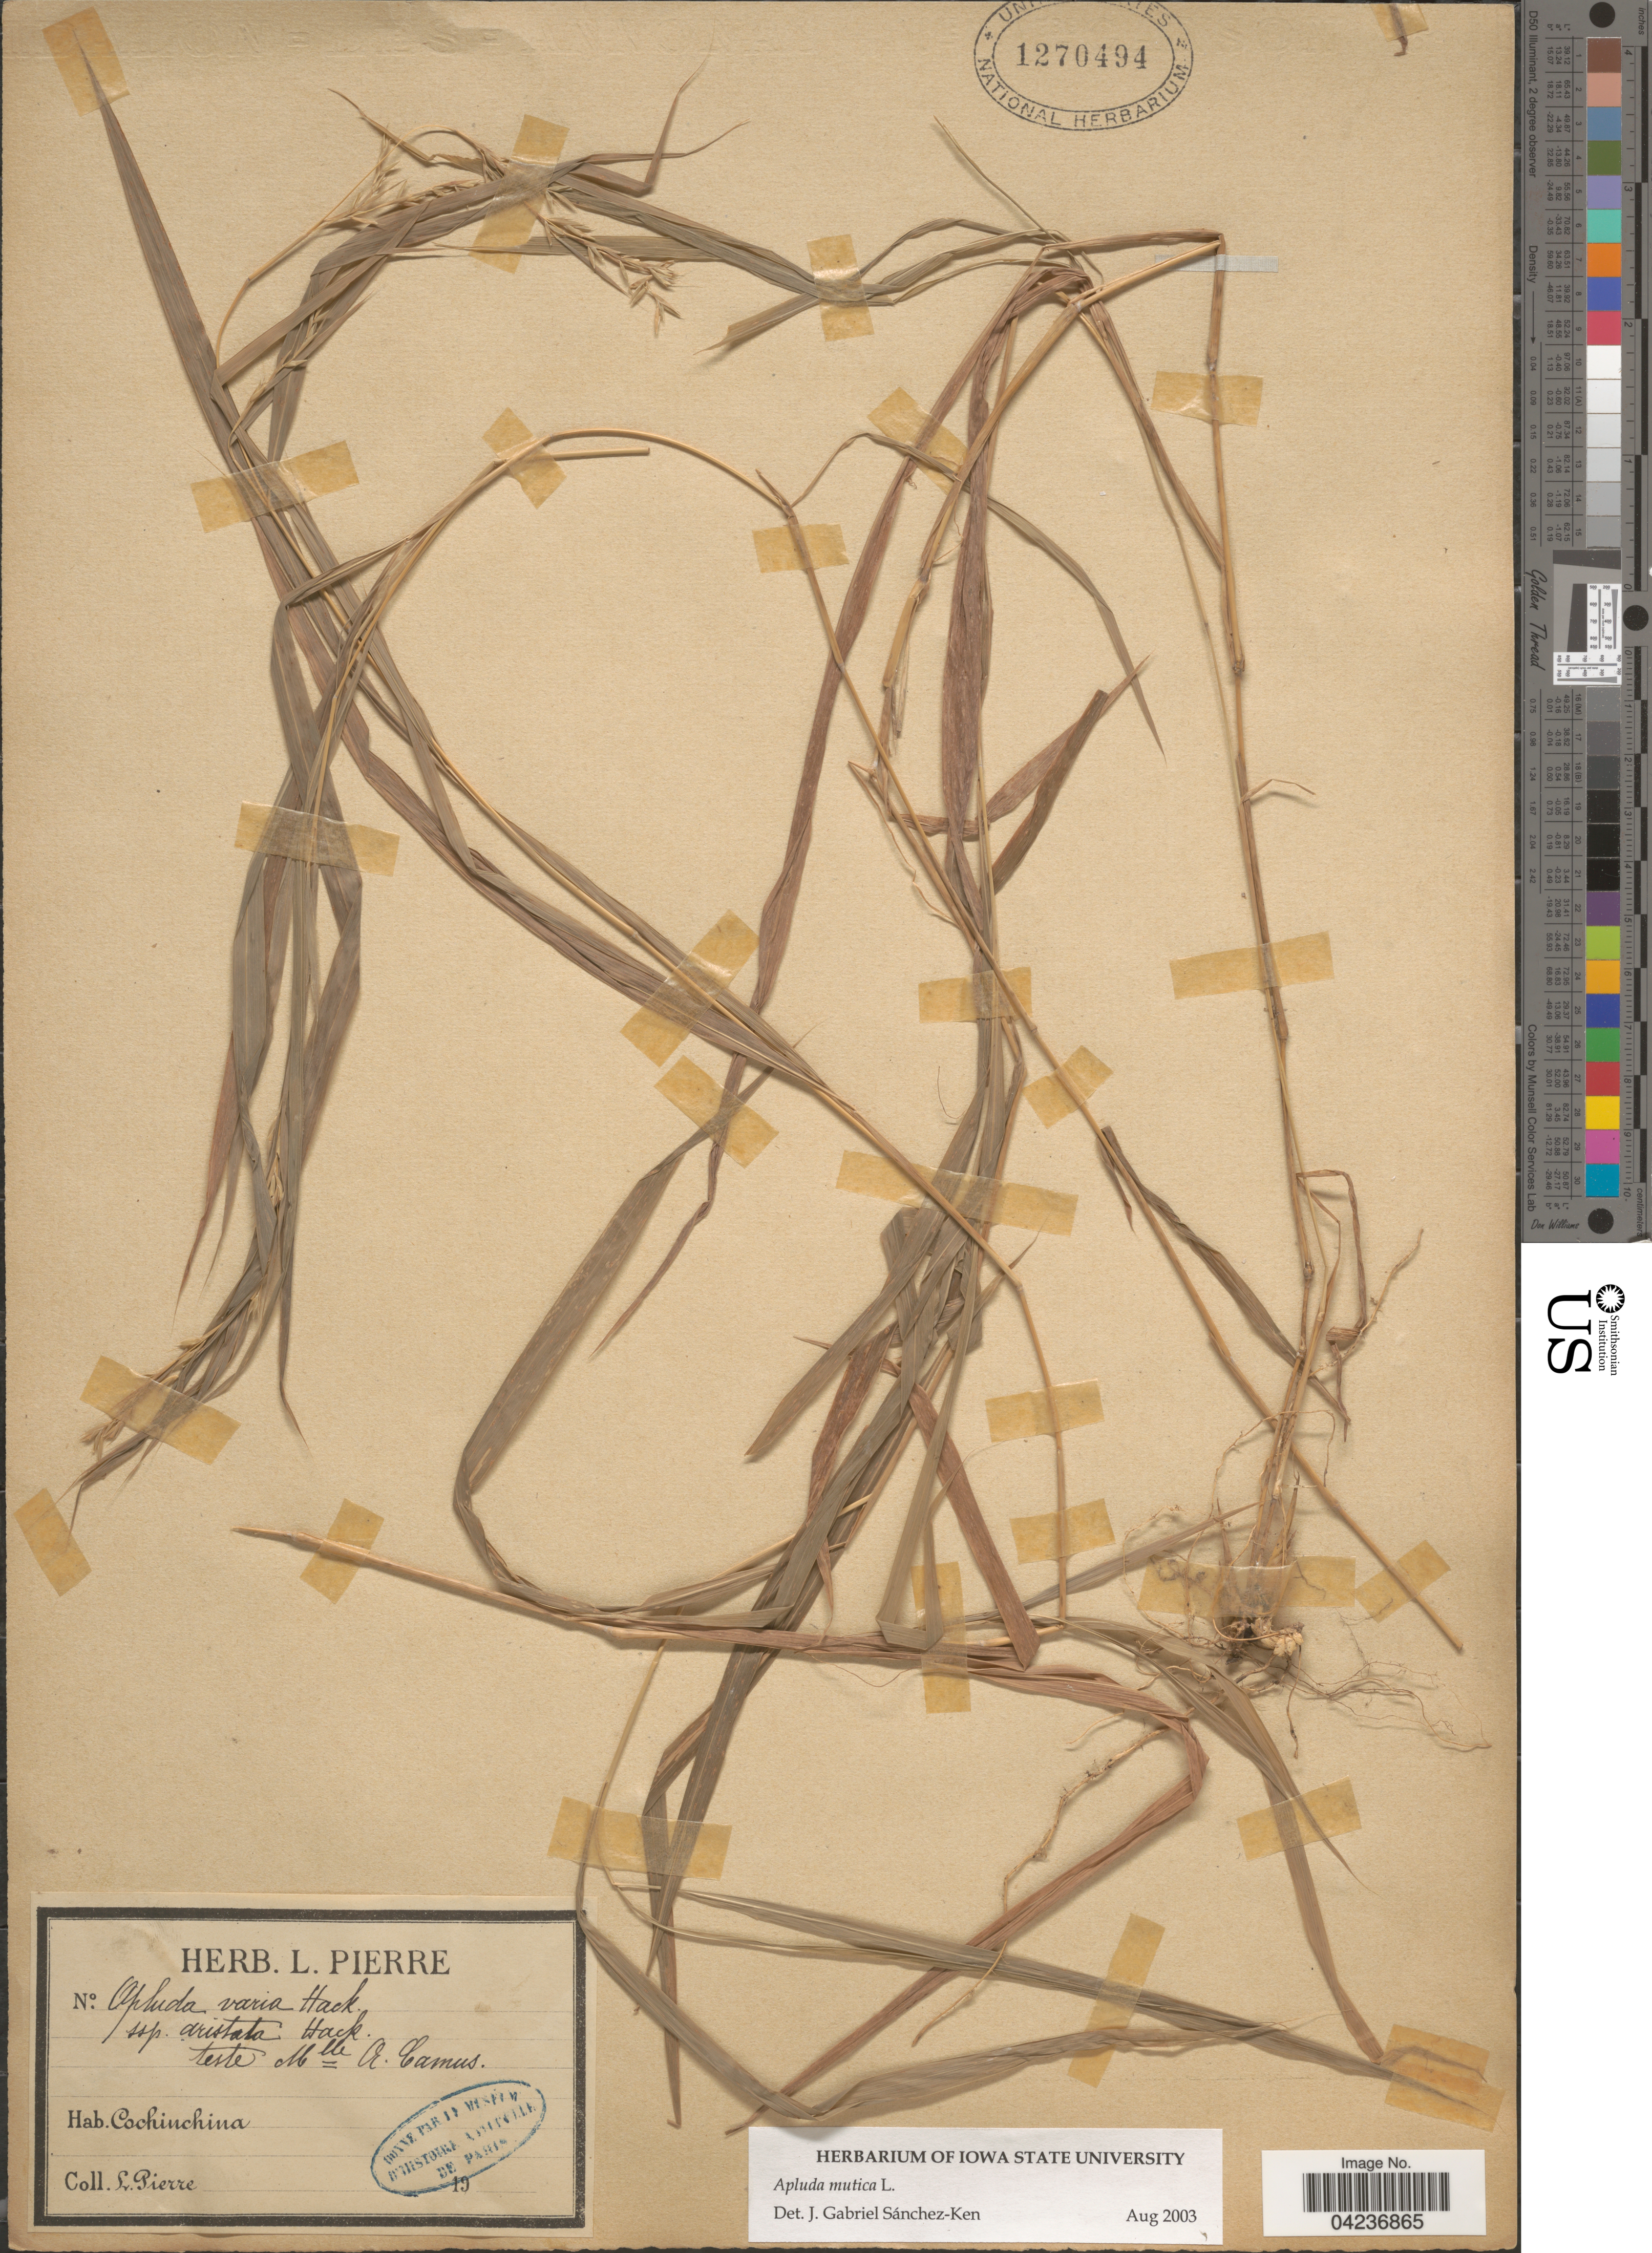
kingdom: Plantae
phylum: Tracheophyta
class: Liliopsida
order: Poales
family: Poaceae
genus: Apluda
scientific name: Apluda mutica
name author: L.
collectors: L. Pierre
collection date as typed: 19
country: Vietnam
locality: Cochinchina.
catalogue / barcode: US 1270494